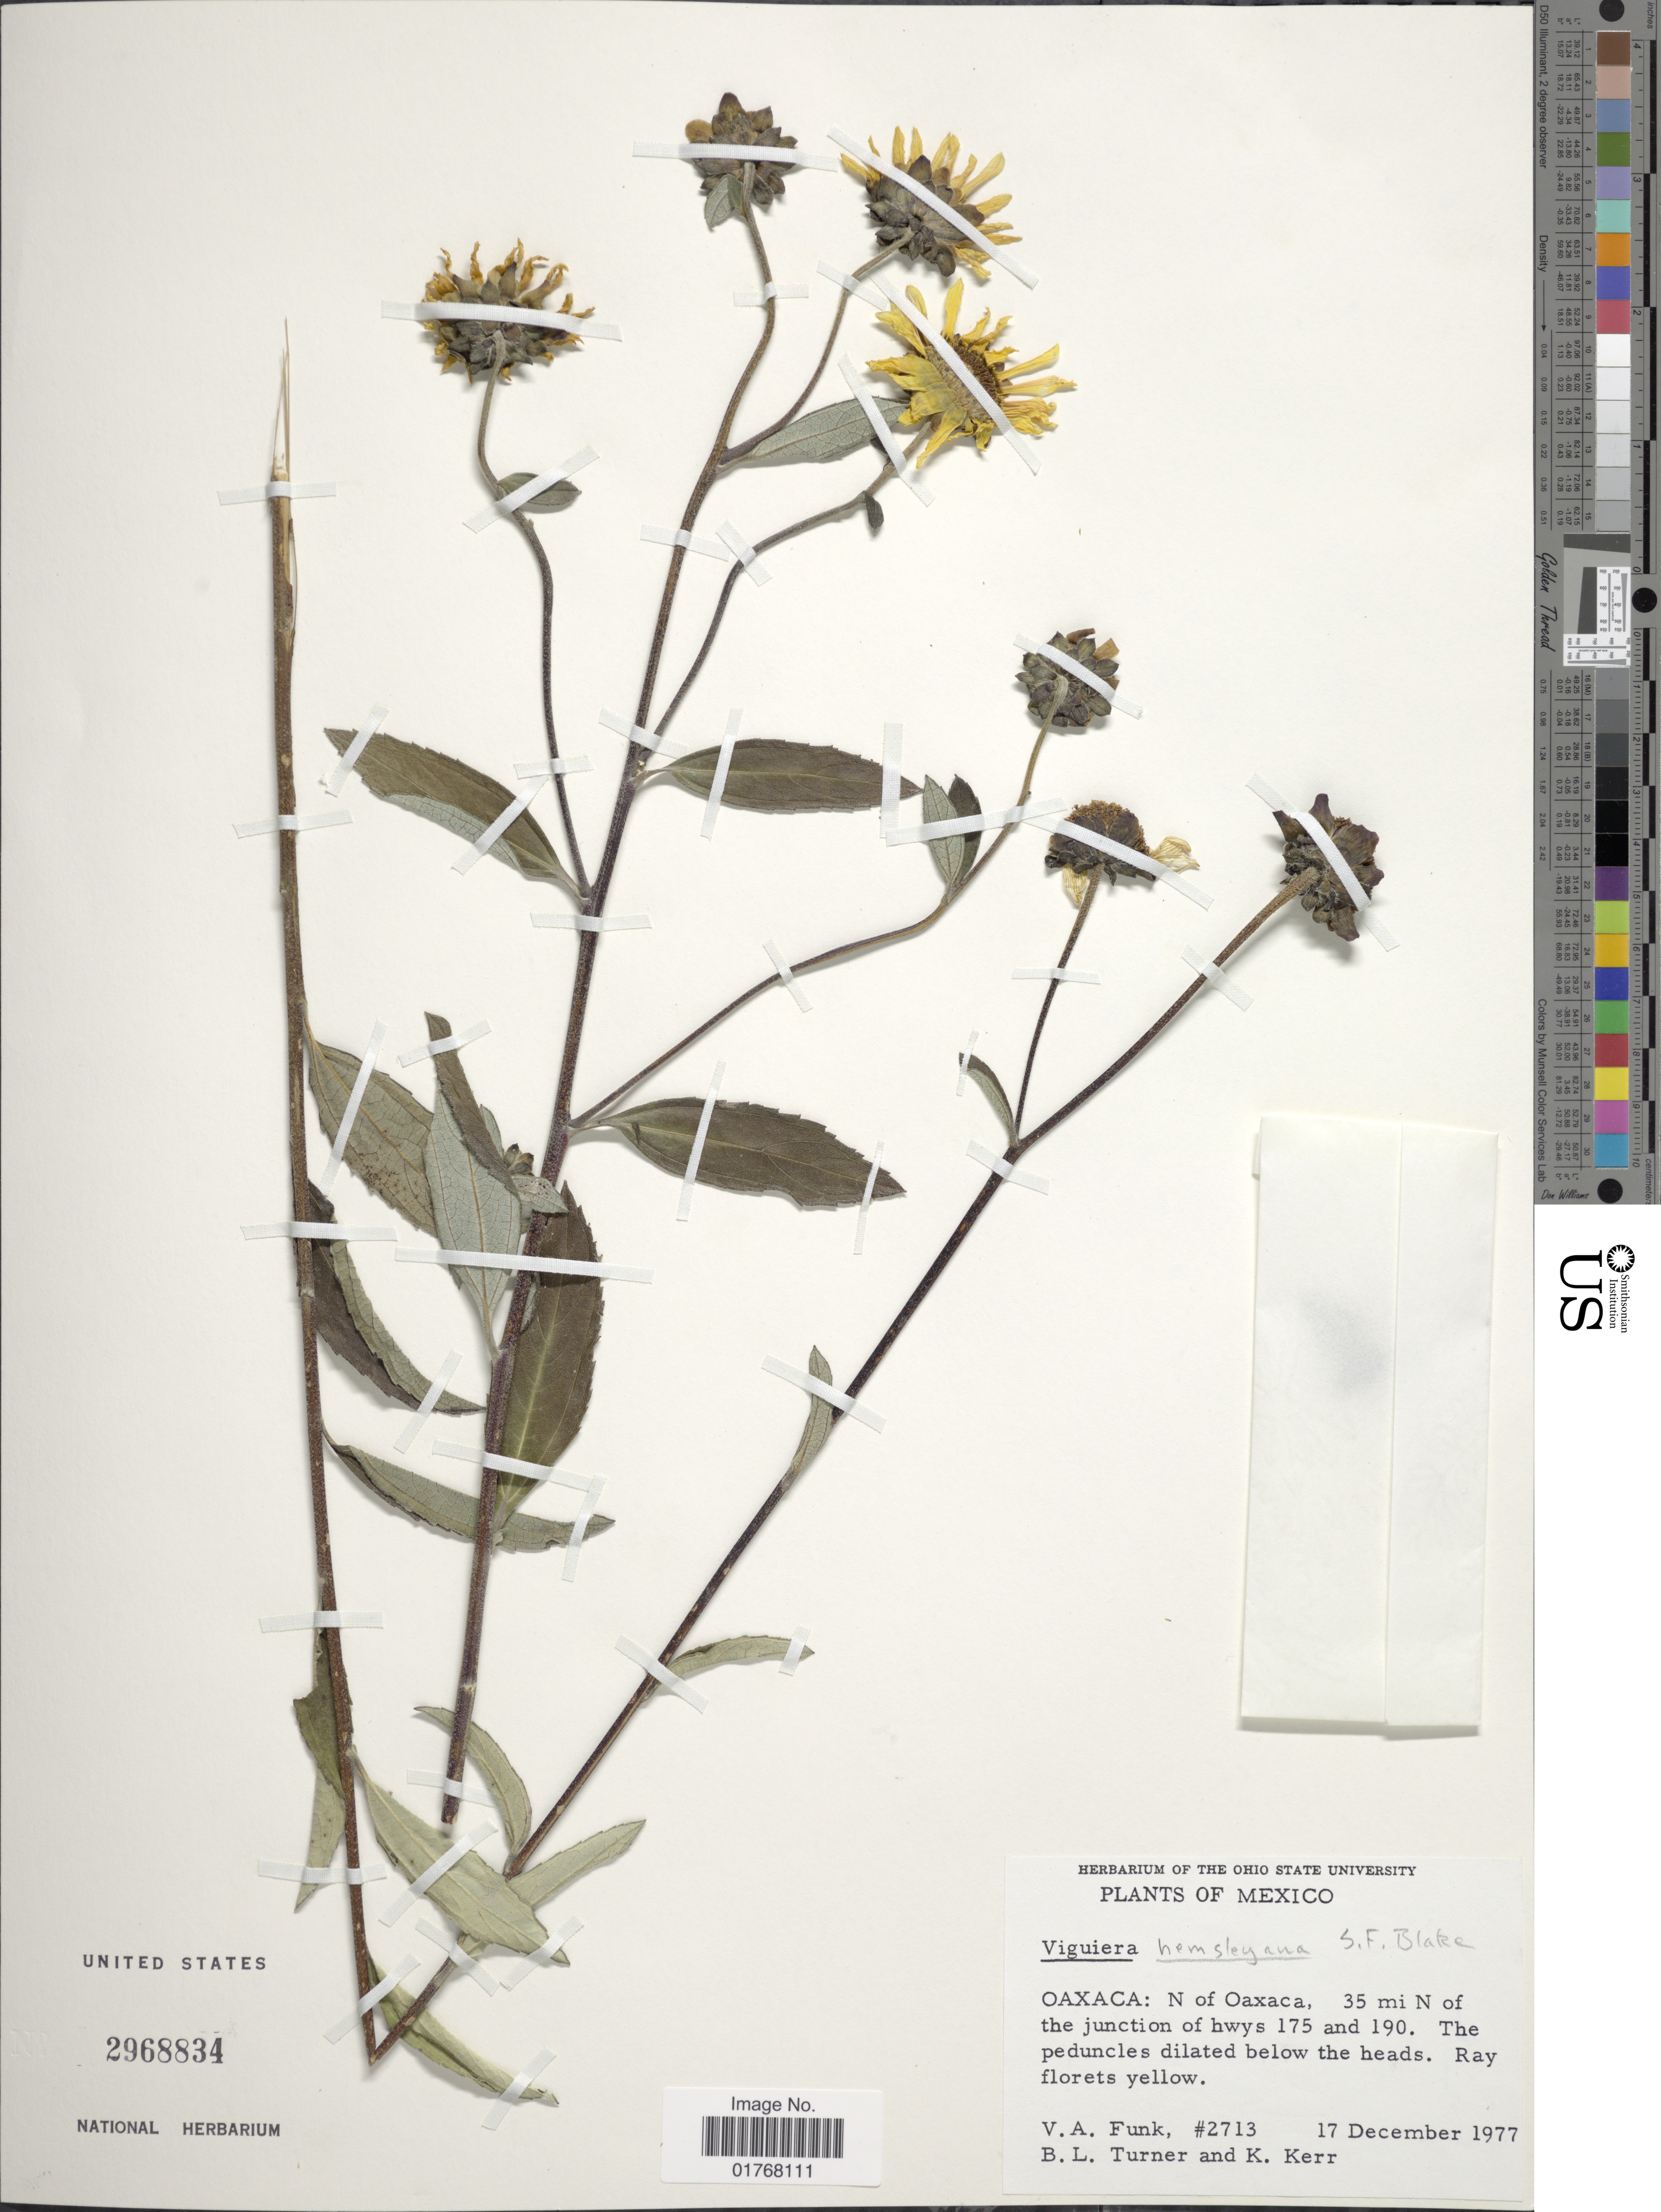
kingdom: Plantae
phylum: Tracheophyta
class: Magnoliopsida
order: Asterales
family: Asteraceae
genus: Viguiera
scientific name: Viguiera hemsleyana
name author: S.F. Blake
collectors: V. Funk, B. L. Turner & K. Kerr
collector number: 2713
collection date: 1977-12-17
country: Mexico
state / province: Oaxaca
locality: N of Oaxaca, 35 mi N of the junction of hwys 175 and 190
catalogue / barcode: US 2968834